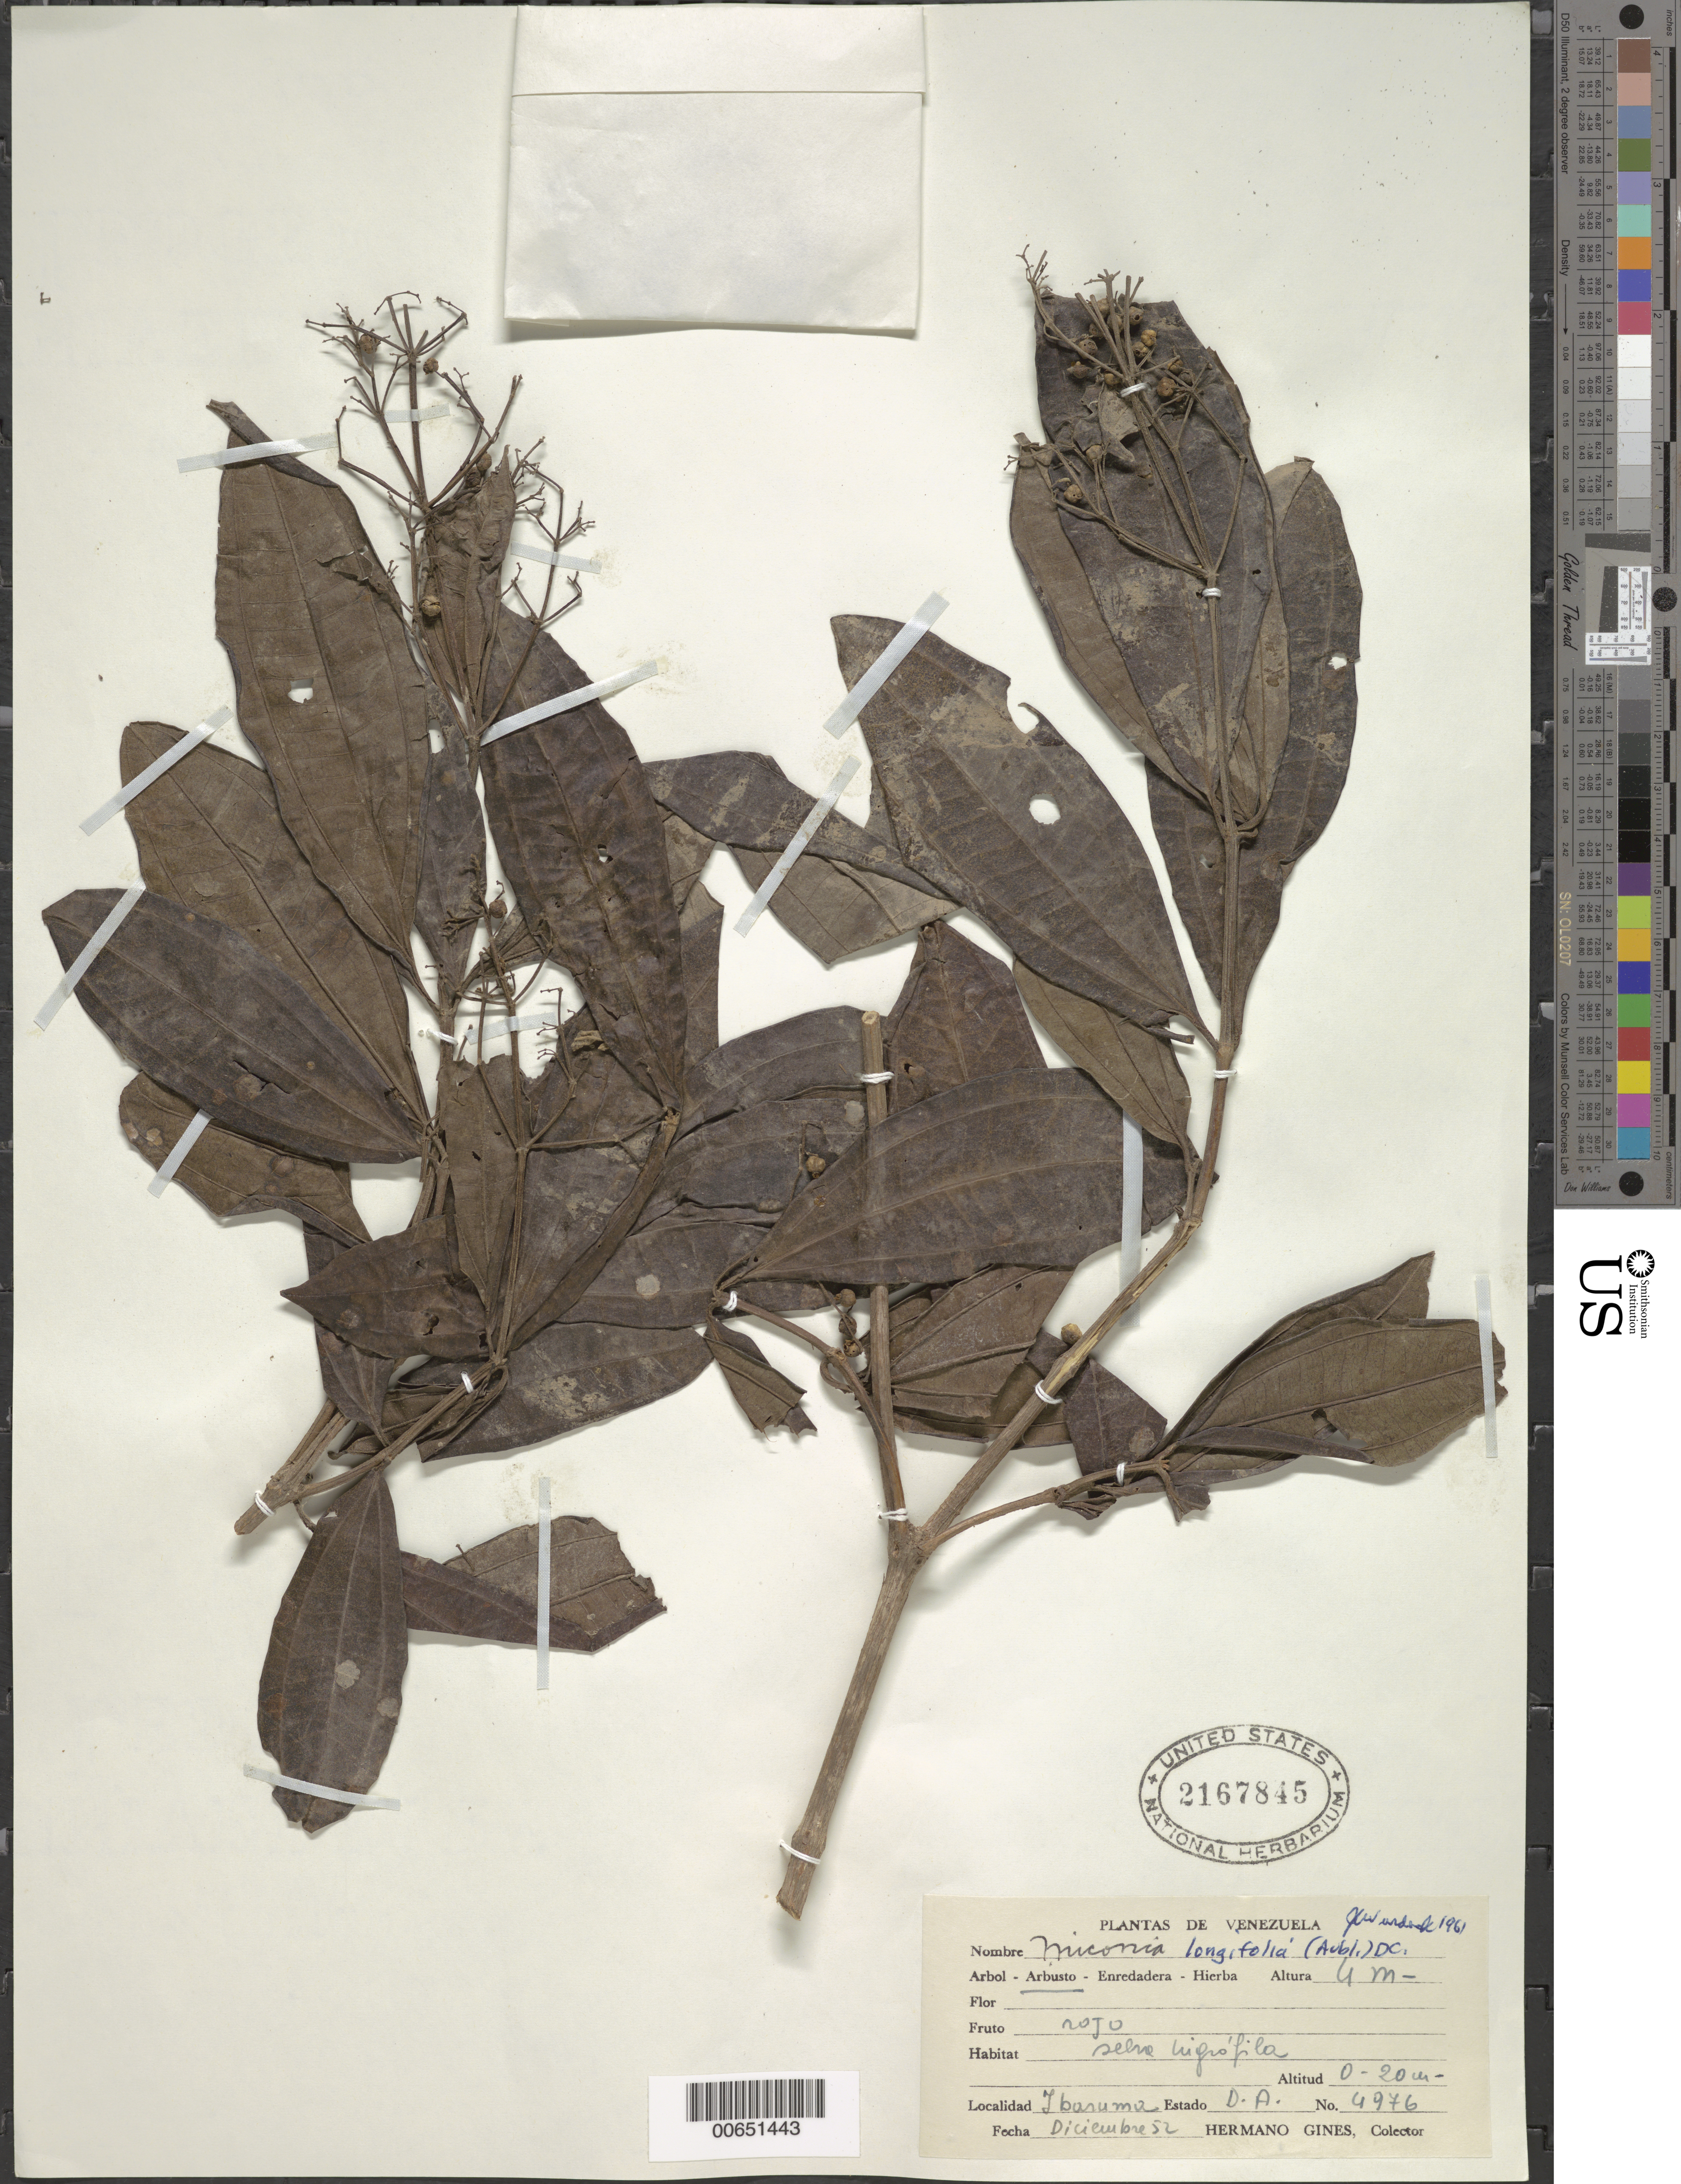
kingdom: Plantae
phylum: Tracheophyta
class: Magnoliopsida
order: Myrtales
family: Melastomataceae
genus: Miconia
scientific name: Miconia longifolia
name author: (Aubl.) DC.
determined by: Wurdack, John J., (US), US (UNITED STATES)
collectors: H. Gines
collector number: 4976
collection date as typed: Dec-52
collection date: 1952-12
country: Venezuela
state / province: Delta Amacuro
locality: Ibaruma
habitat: Selva nigrofila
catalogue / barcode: US 2167845